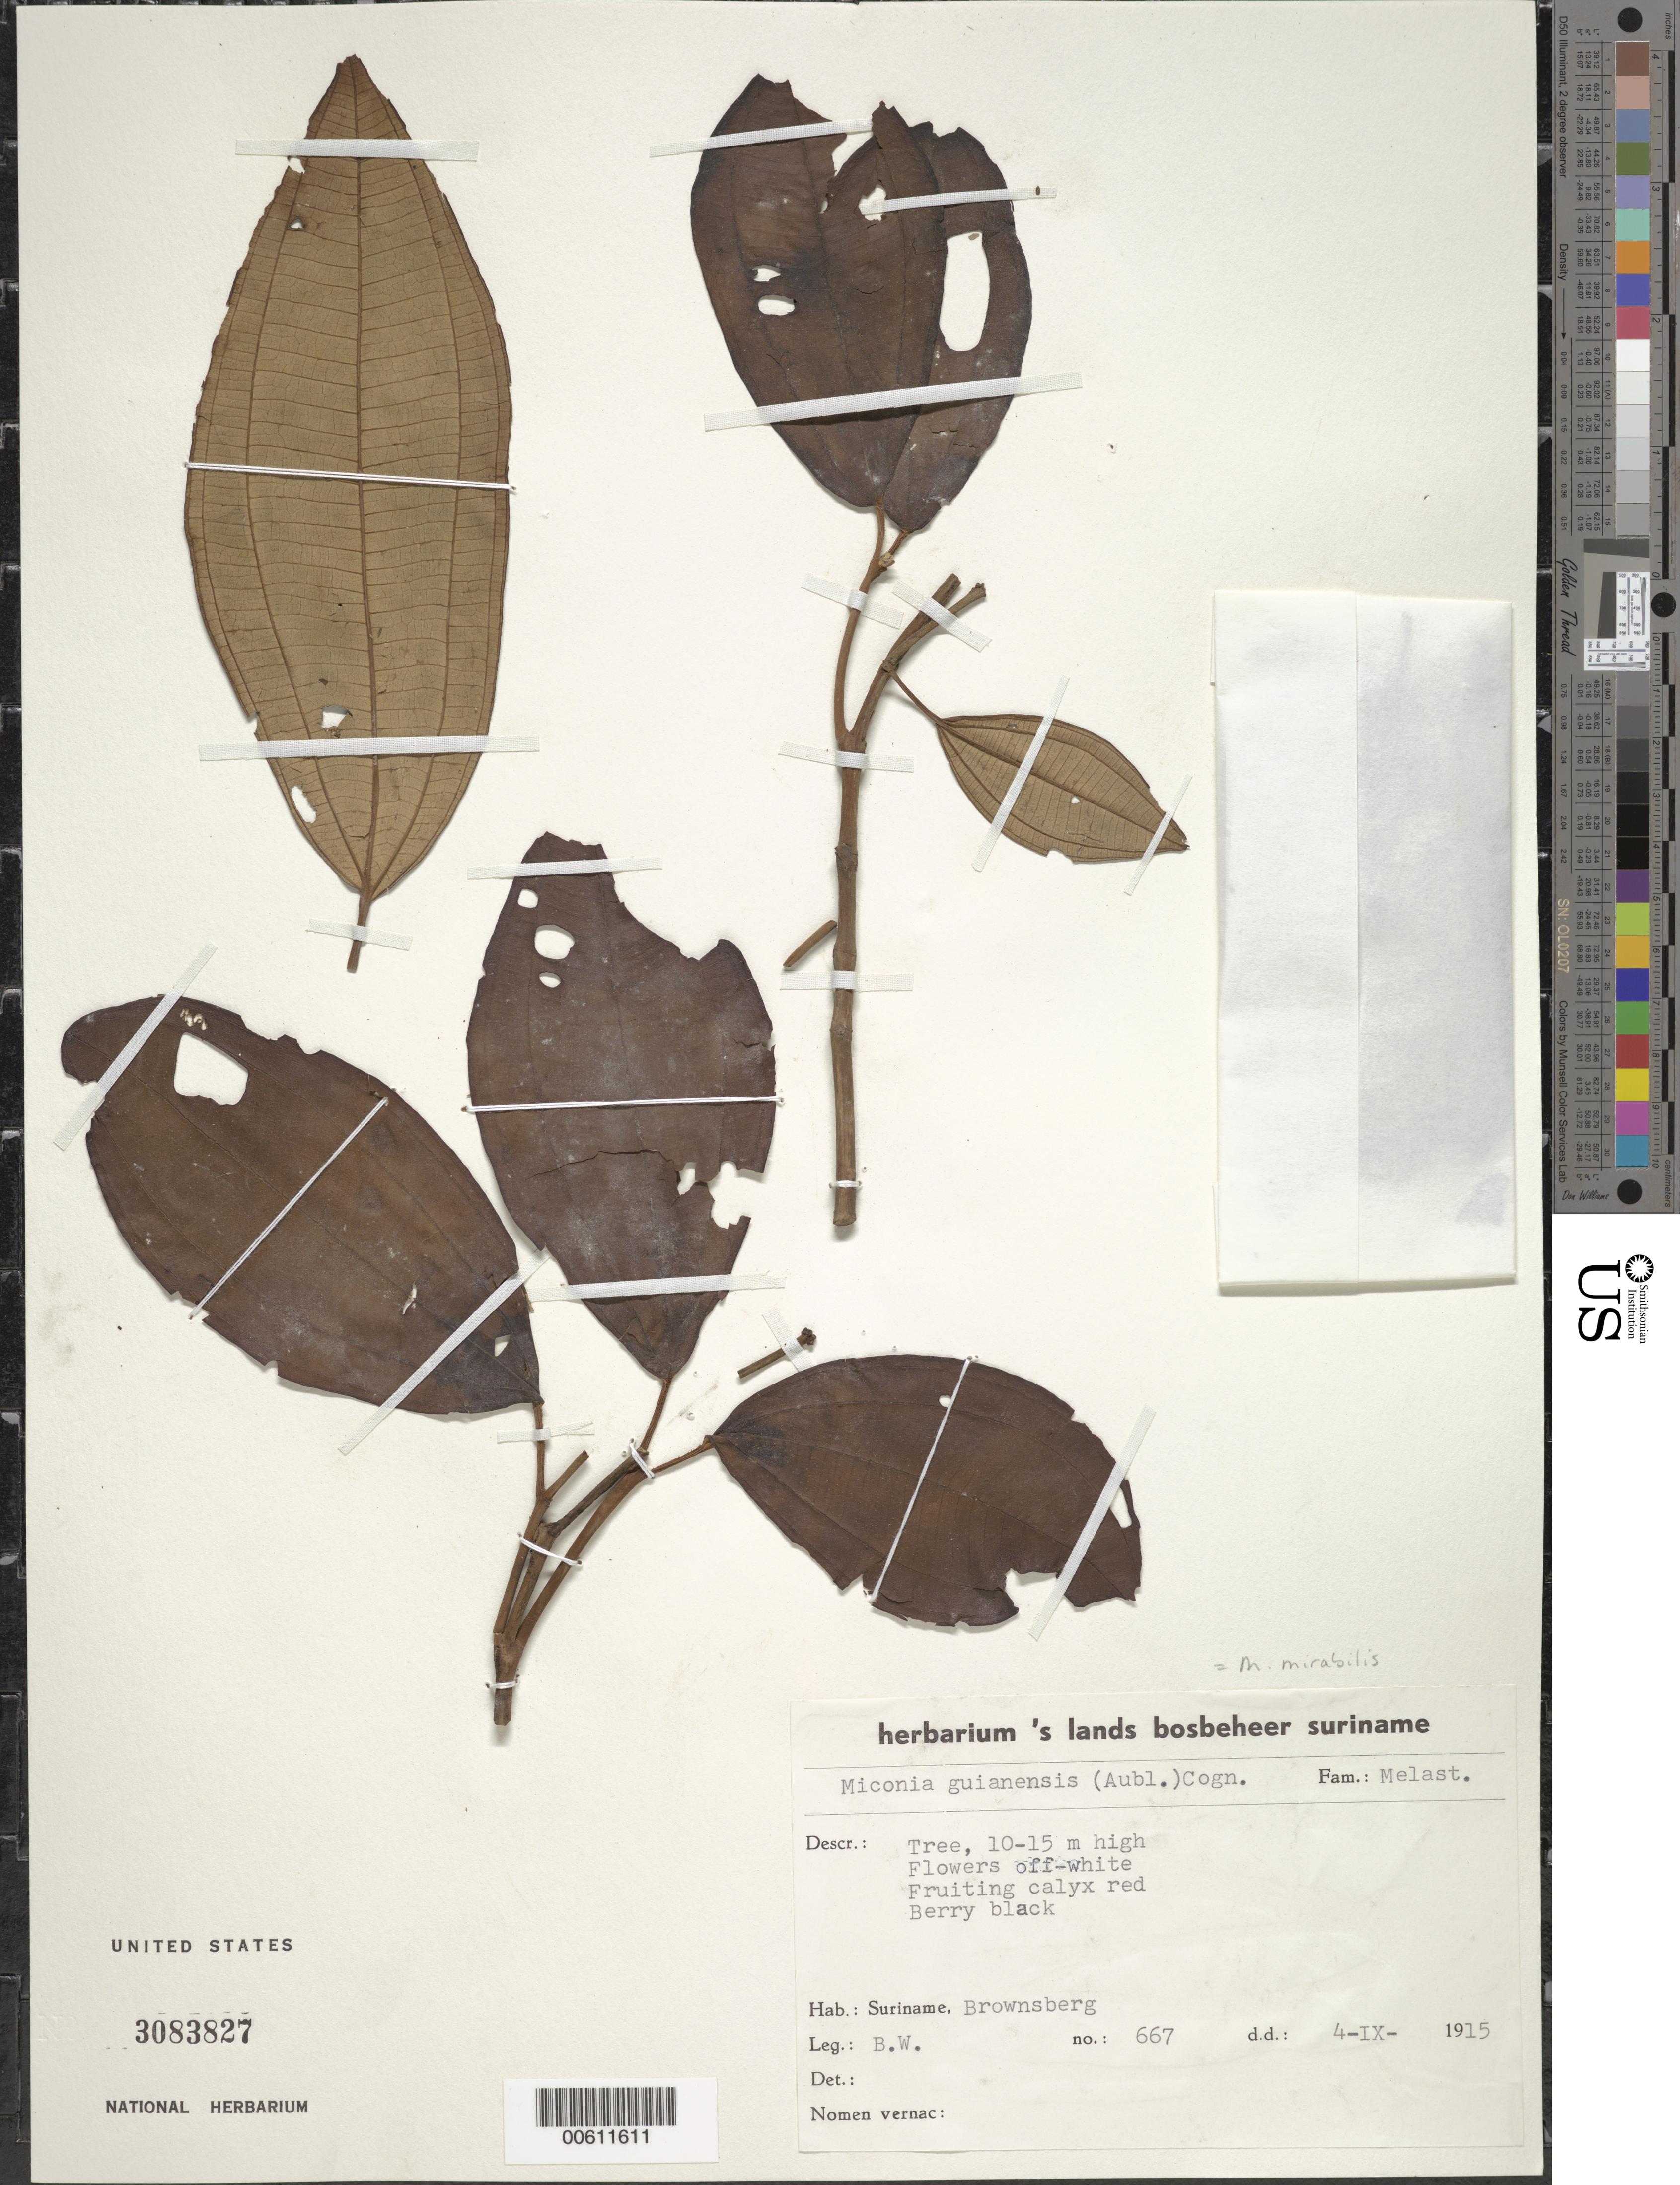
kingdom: Plantae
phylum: Tracheophyta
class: Magnoliopsida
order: Myrtales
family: Melastomataceae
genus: Miconia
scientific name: Miconia mirabilis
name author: (Aubl.) L.O. Williams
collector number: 667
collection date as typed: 4-Sep-15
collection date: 1915-09-04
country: Suriname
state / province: Brokopondo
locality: Brownsberg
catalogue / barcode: US 3083827